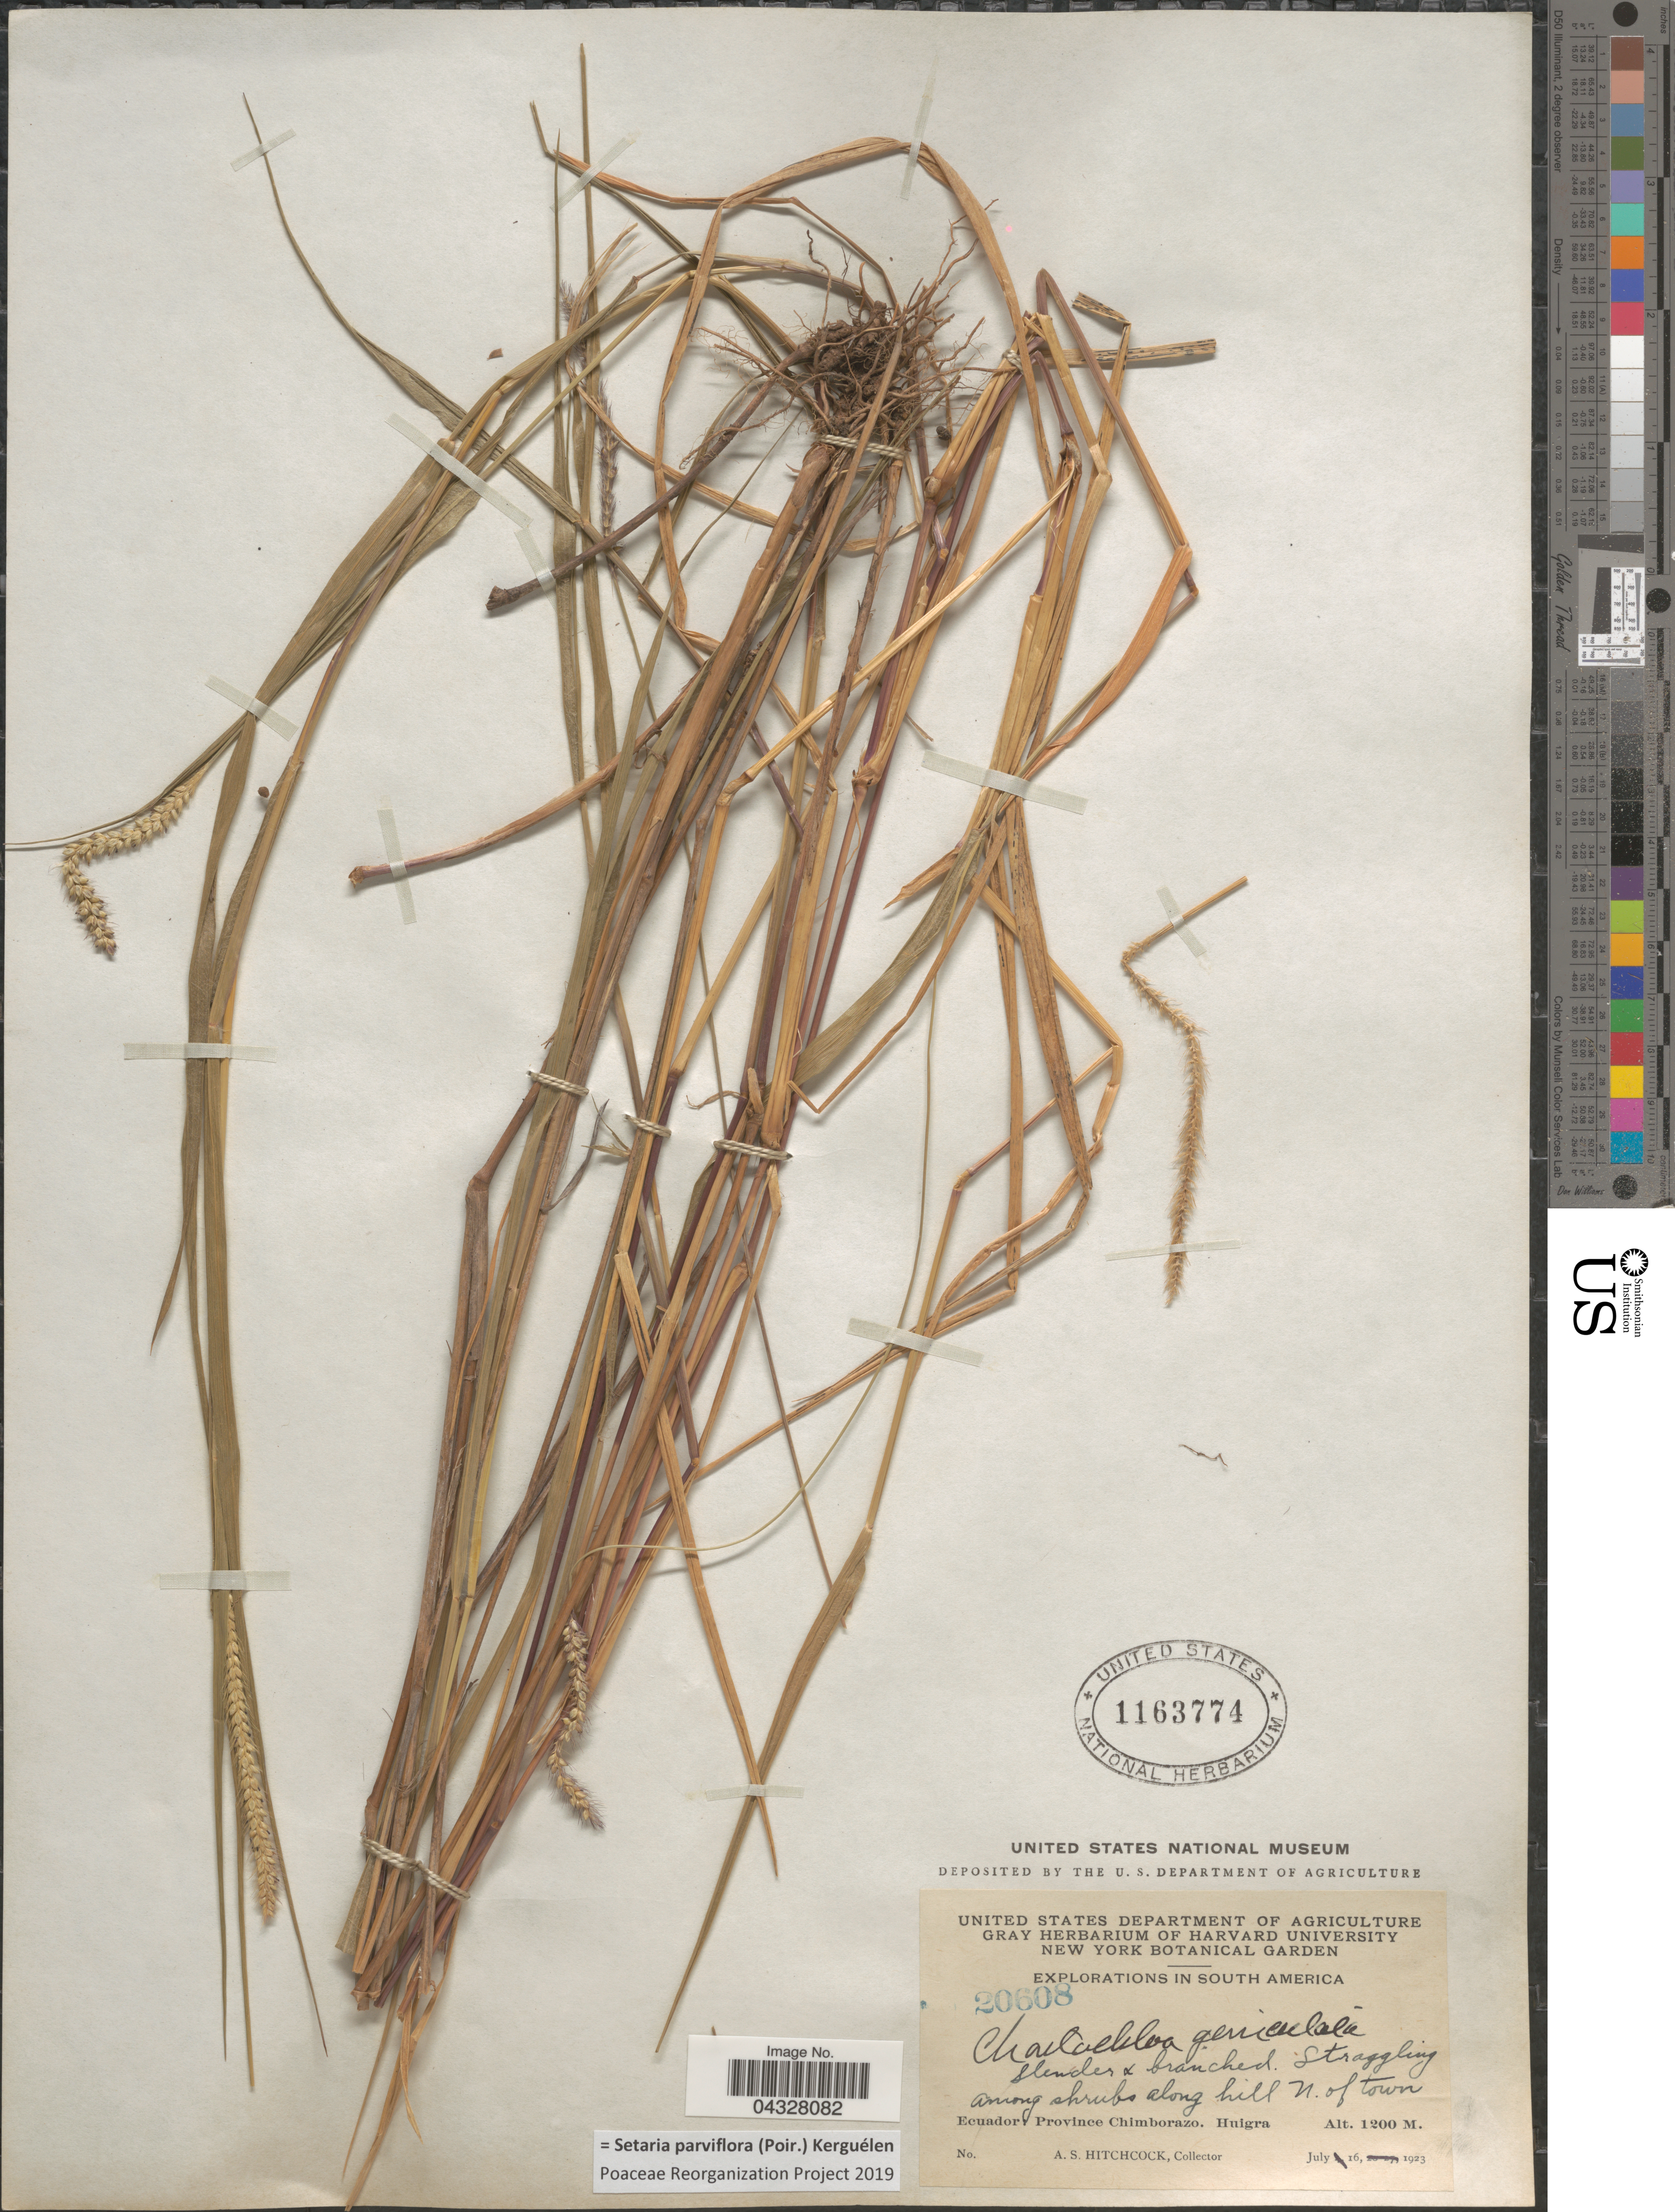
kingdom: Plantae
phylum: Tracheophyta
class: Liliopsida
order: Poales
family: Poaceae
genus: Setaria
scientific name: Setaria parviflora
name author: (Poir.) Kerguélen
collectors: A. S. Hitchcock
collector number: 20608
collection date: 1923-07-16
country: Ecuador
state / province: Chimborazo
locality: Explorations in South America. Among shrubs along hill N. of town. Huigra.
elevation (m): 1200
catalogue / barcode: US 1163774